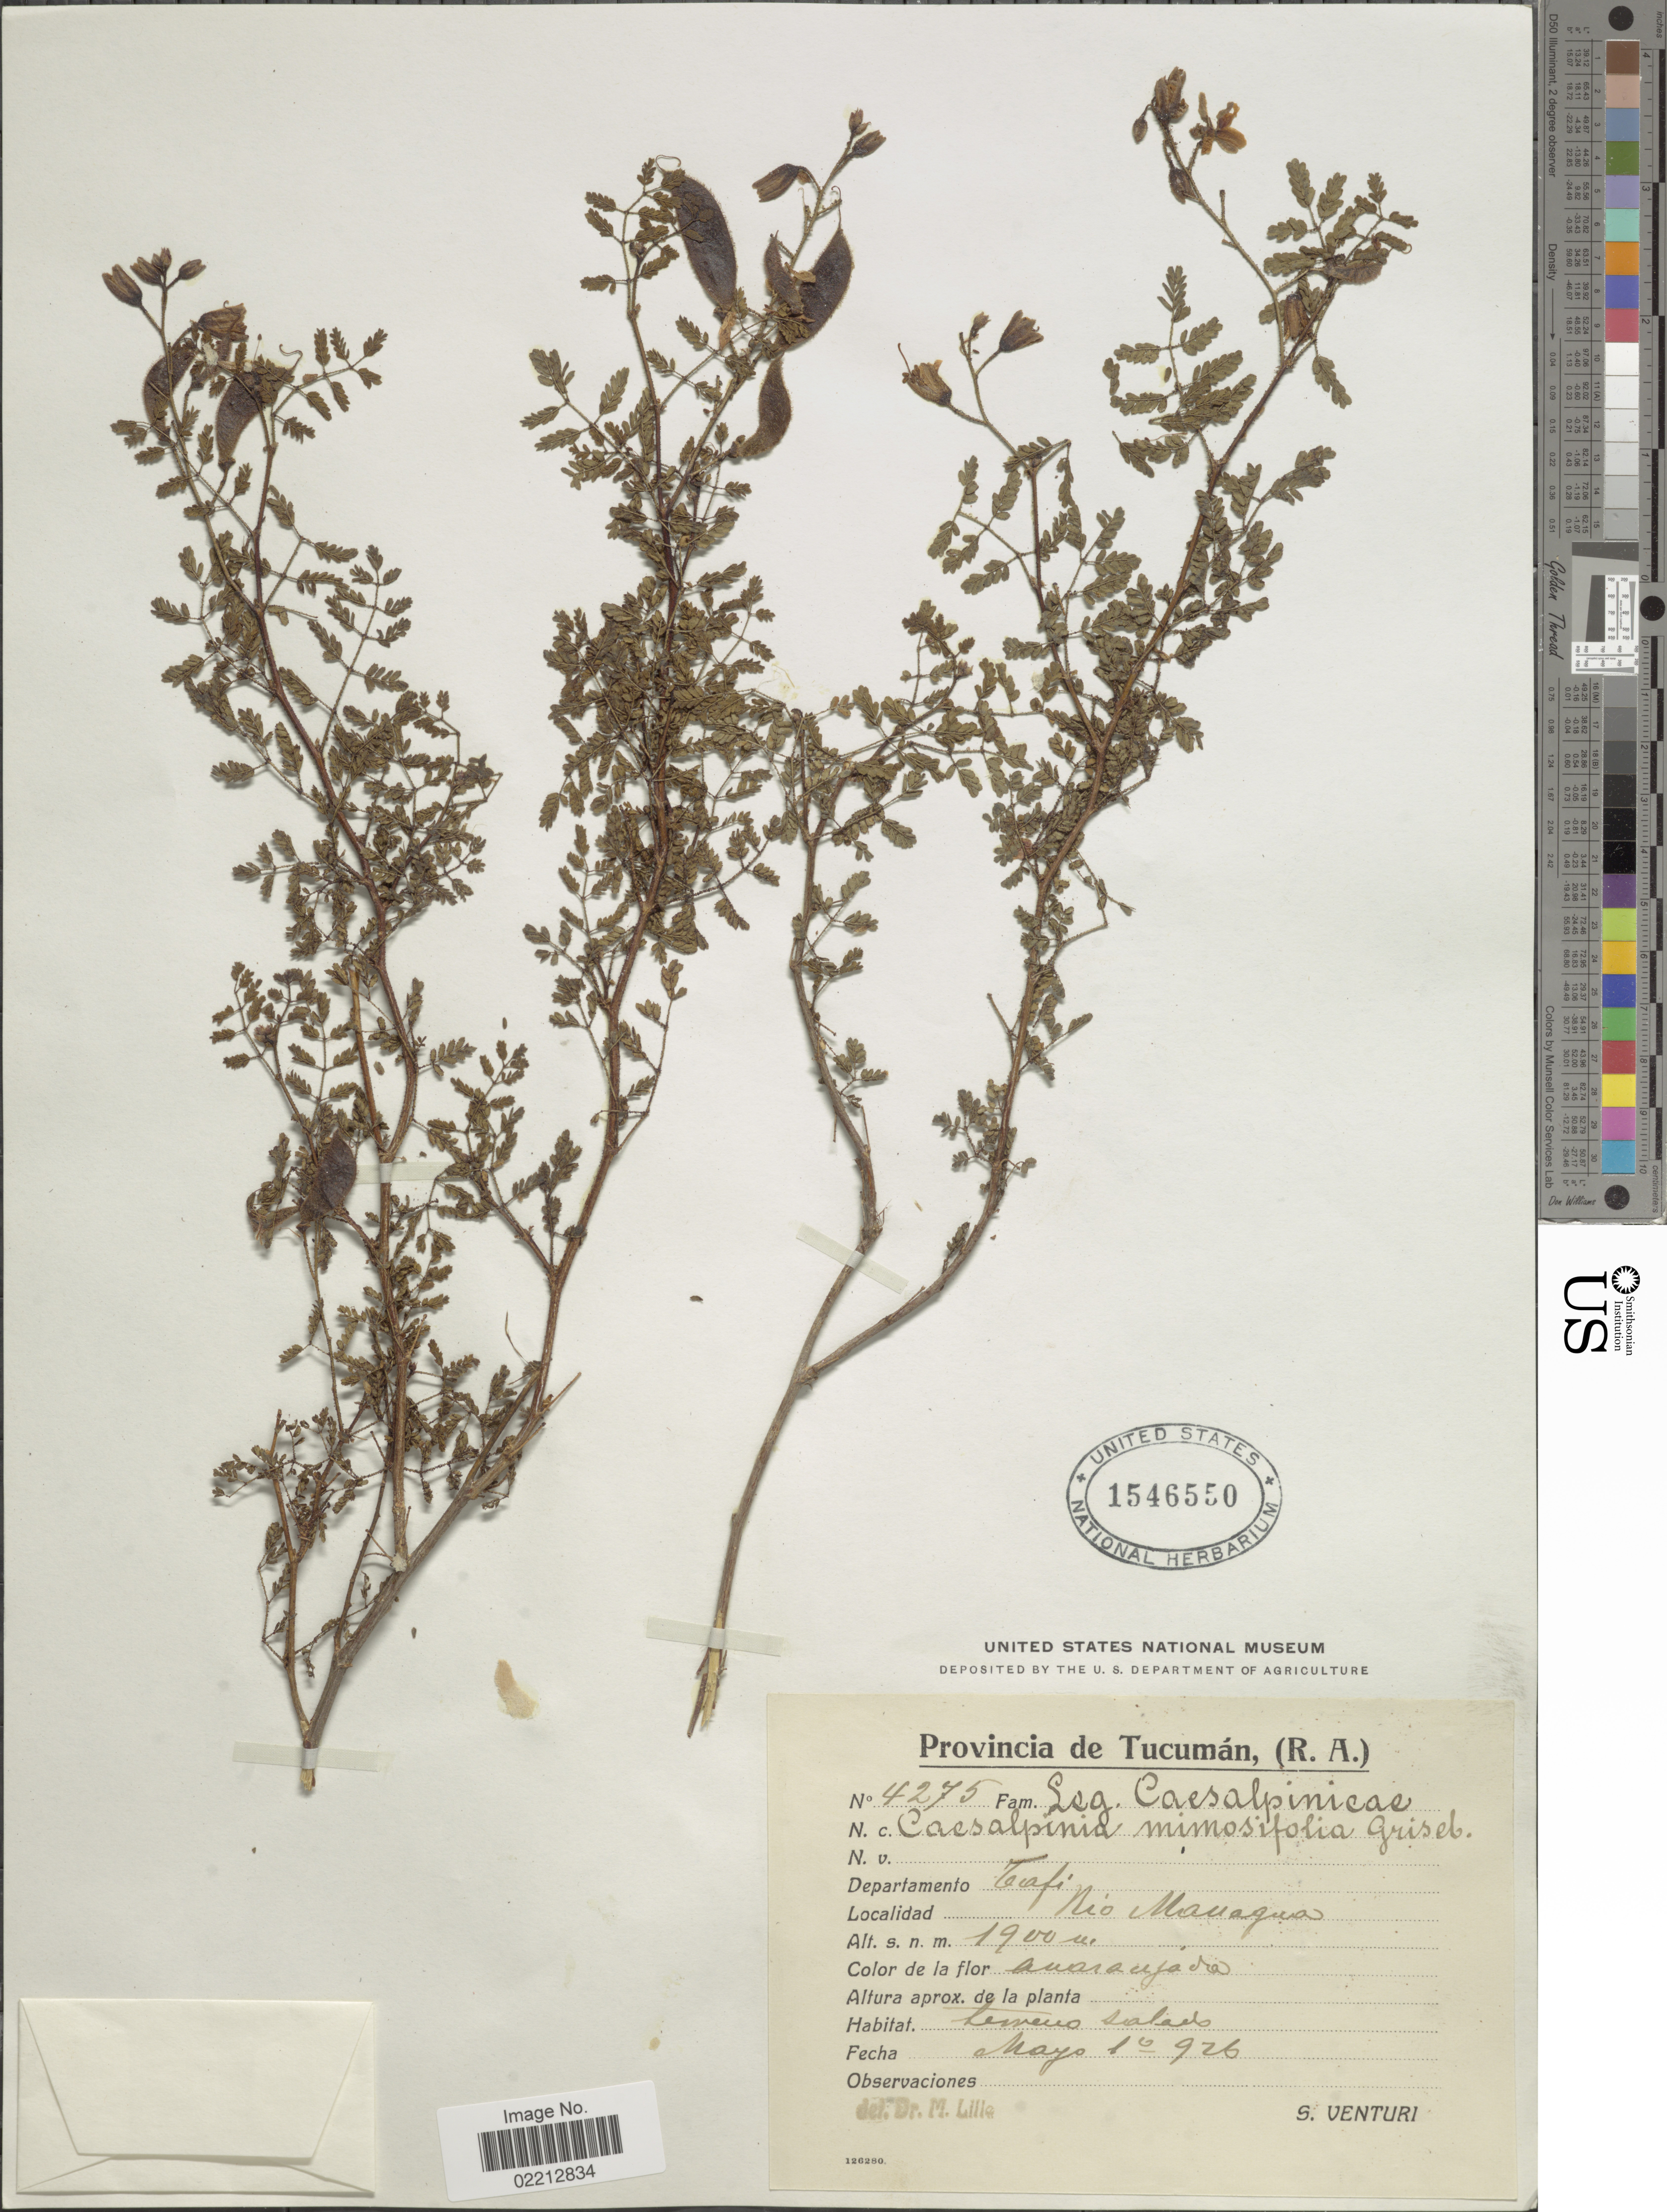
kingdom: Plantae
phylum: Tracheophyta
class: Magnoliopsida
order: Fabales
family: Fabaceae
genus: Arquita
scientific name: Arquita mimosifolia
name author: (Griseb.) Gagnon et al.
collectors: S. Venturi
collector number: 4275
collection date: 1926-05-01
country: Argentina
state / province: Tucuman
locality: Departamento Tafi, Rio Managua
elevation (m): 1900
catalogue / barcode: US 1546550